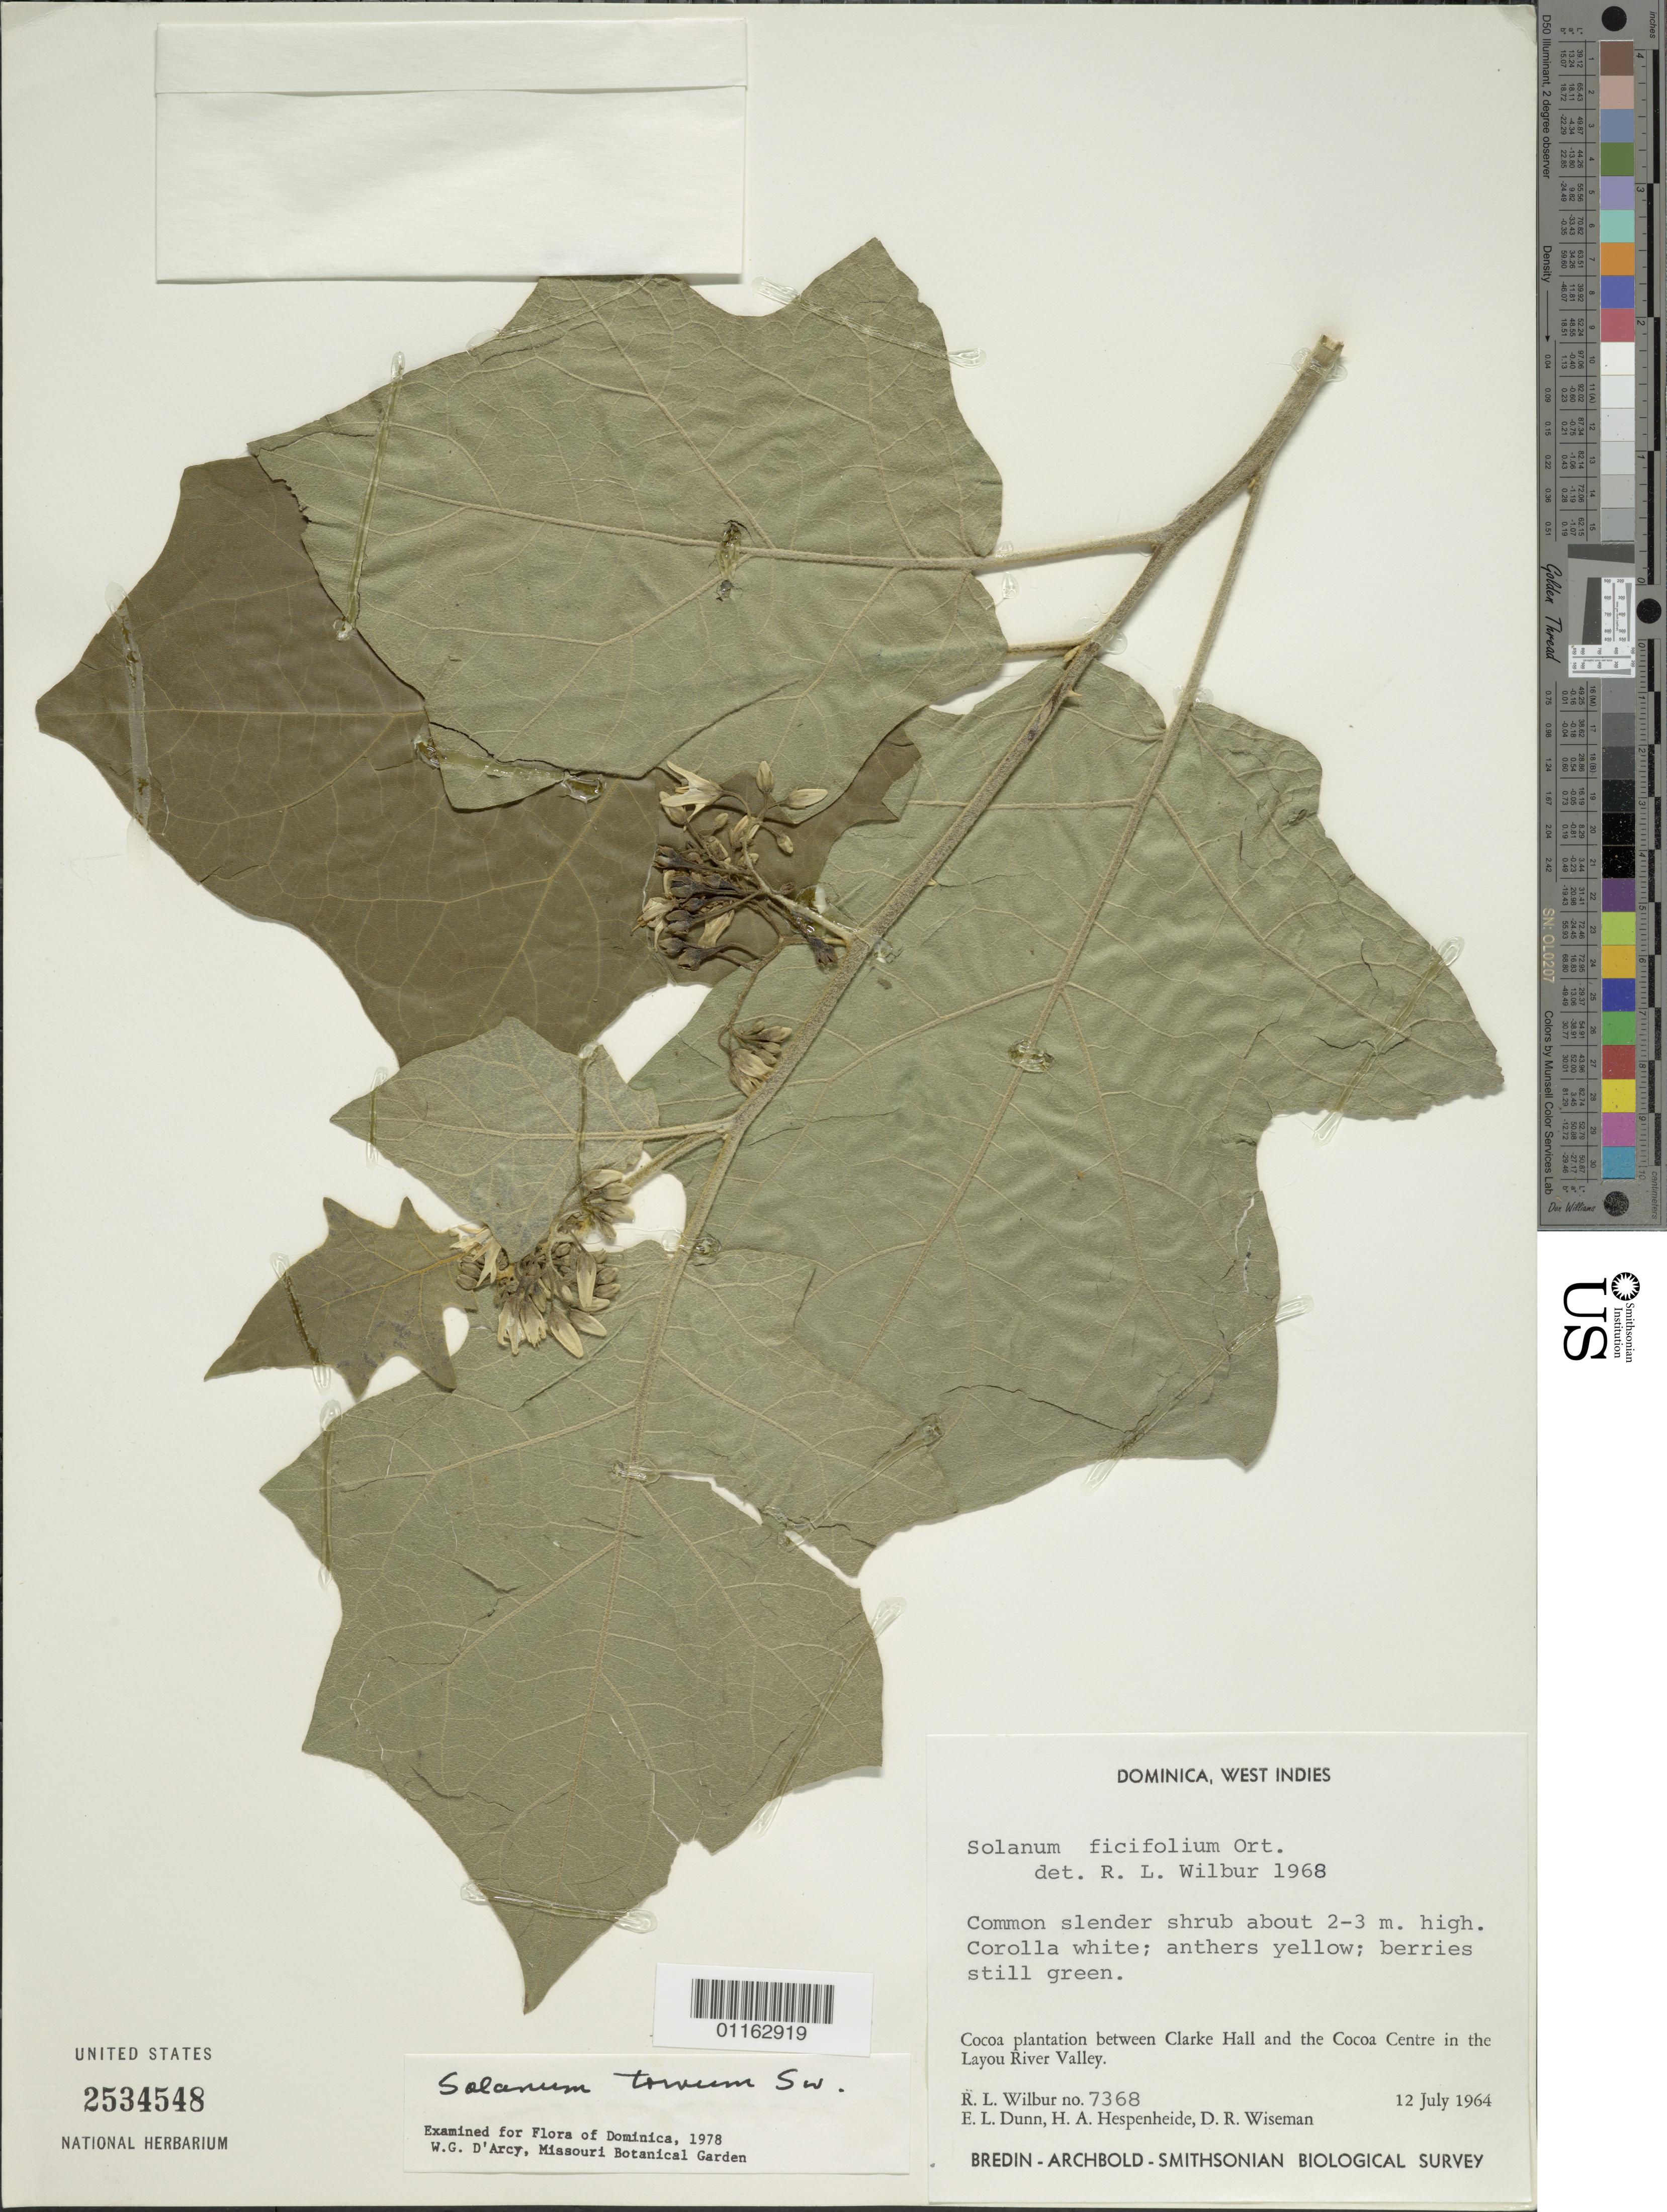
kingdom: Plantae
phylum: Tracheophyta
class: Magnoliopsida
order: Solanales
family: Solanaceae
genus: Solanum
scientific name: Solanum torvum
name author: Sw.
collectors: R. L. Wilbur, E. Dunn, H. A. Hespenheide & D. R. Wiseman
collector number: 7368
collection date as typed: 12 Jul 1964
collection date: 1964-07-12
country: Dominica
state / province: St. Joseph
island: Dominica I.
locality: Cocoa Plantation between Clarke Hall and the Cocoa Centre in the Layou River Valley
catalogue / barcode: US 2534548